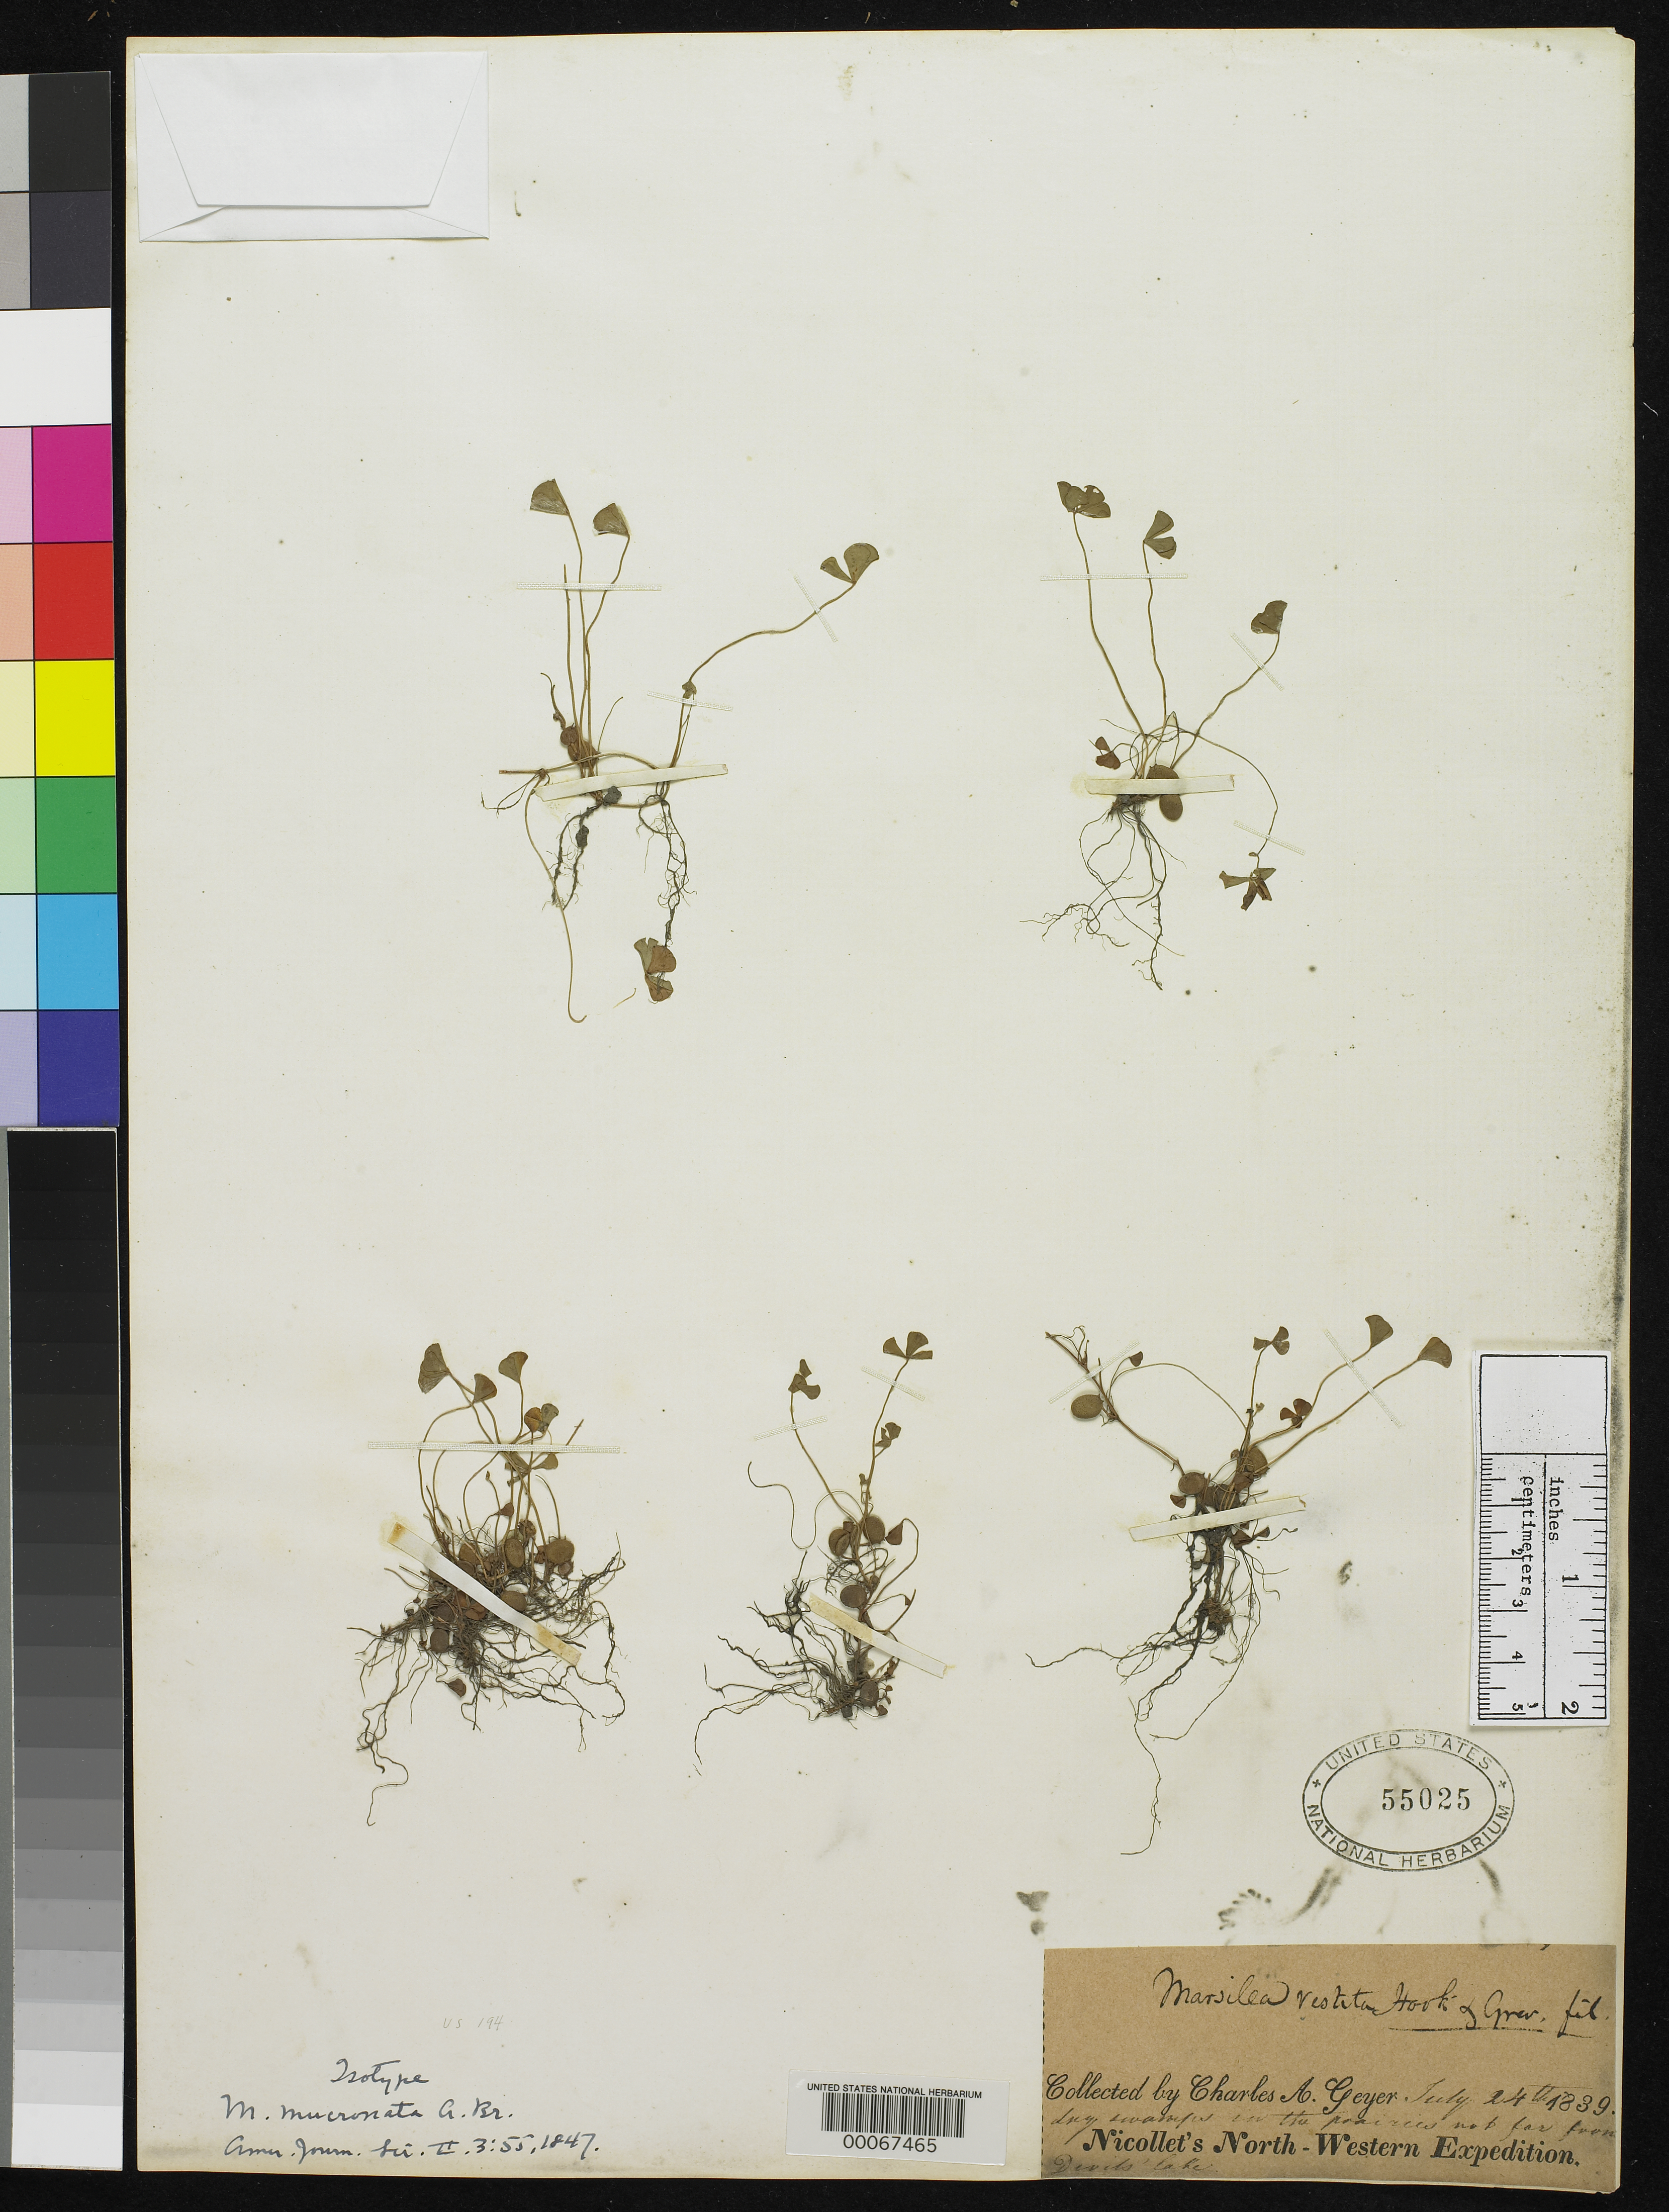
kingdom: Plantae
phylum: Tracheophyta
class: Polypodiopsida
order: Salviniales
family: Marsileaceae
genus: Marsilea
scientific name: Marsilea mucronata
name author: A. Braun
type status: Type Collection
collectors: C. A. Geyer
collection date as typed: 1839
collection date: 1839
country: United States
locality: "Devil's Lake".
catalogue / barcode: US 55025